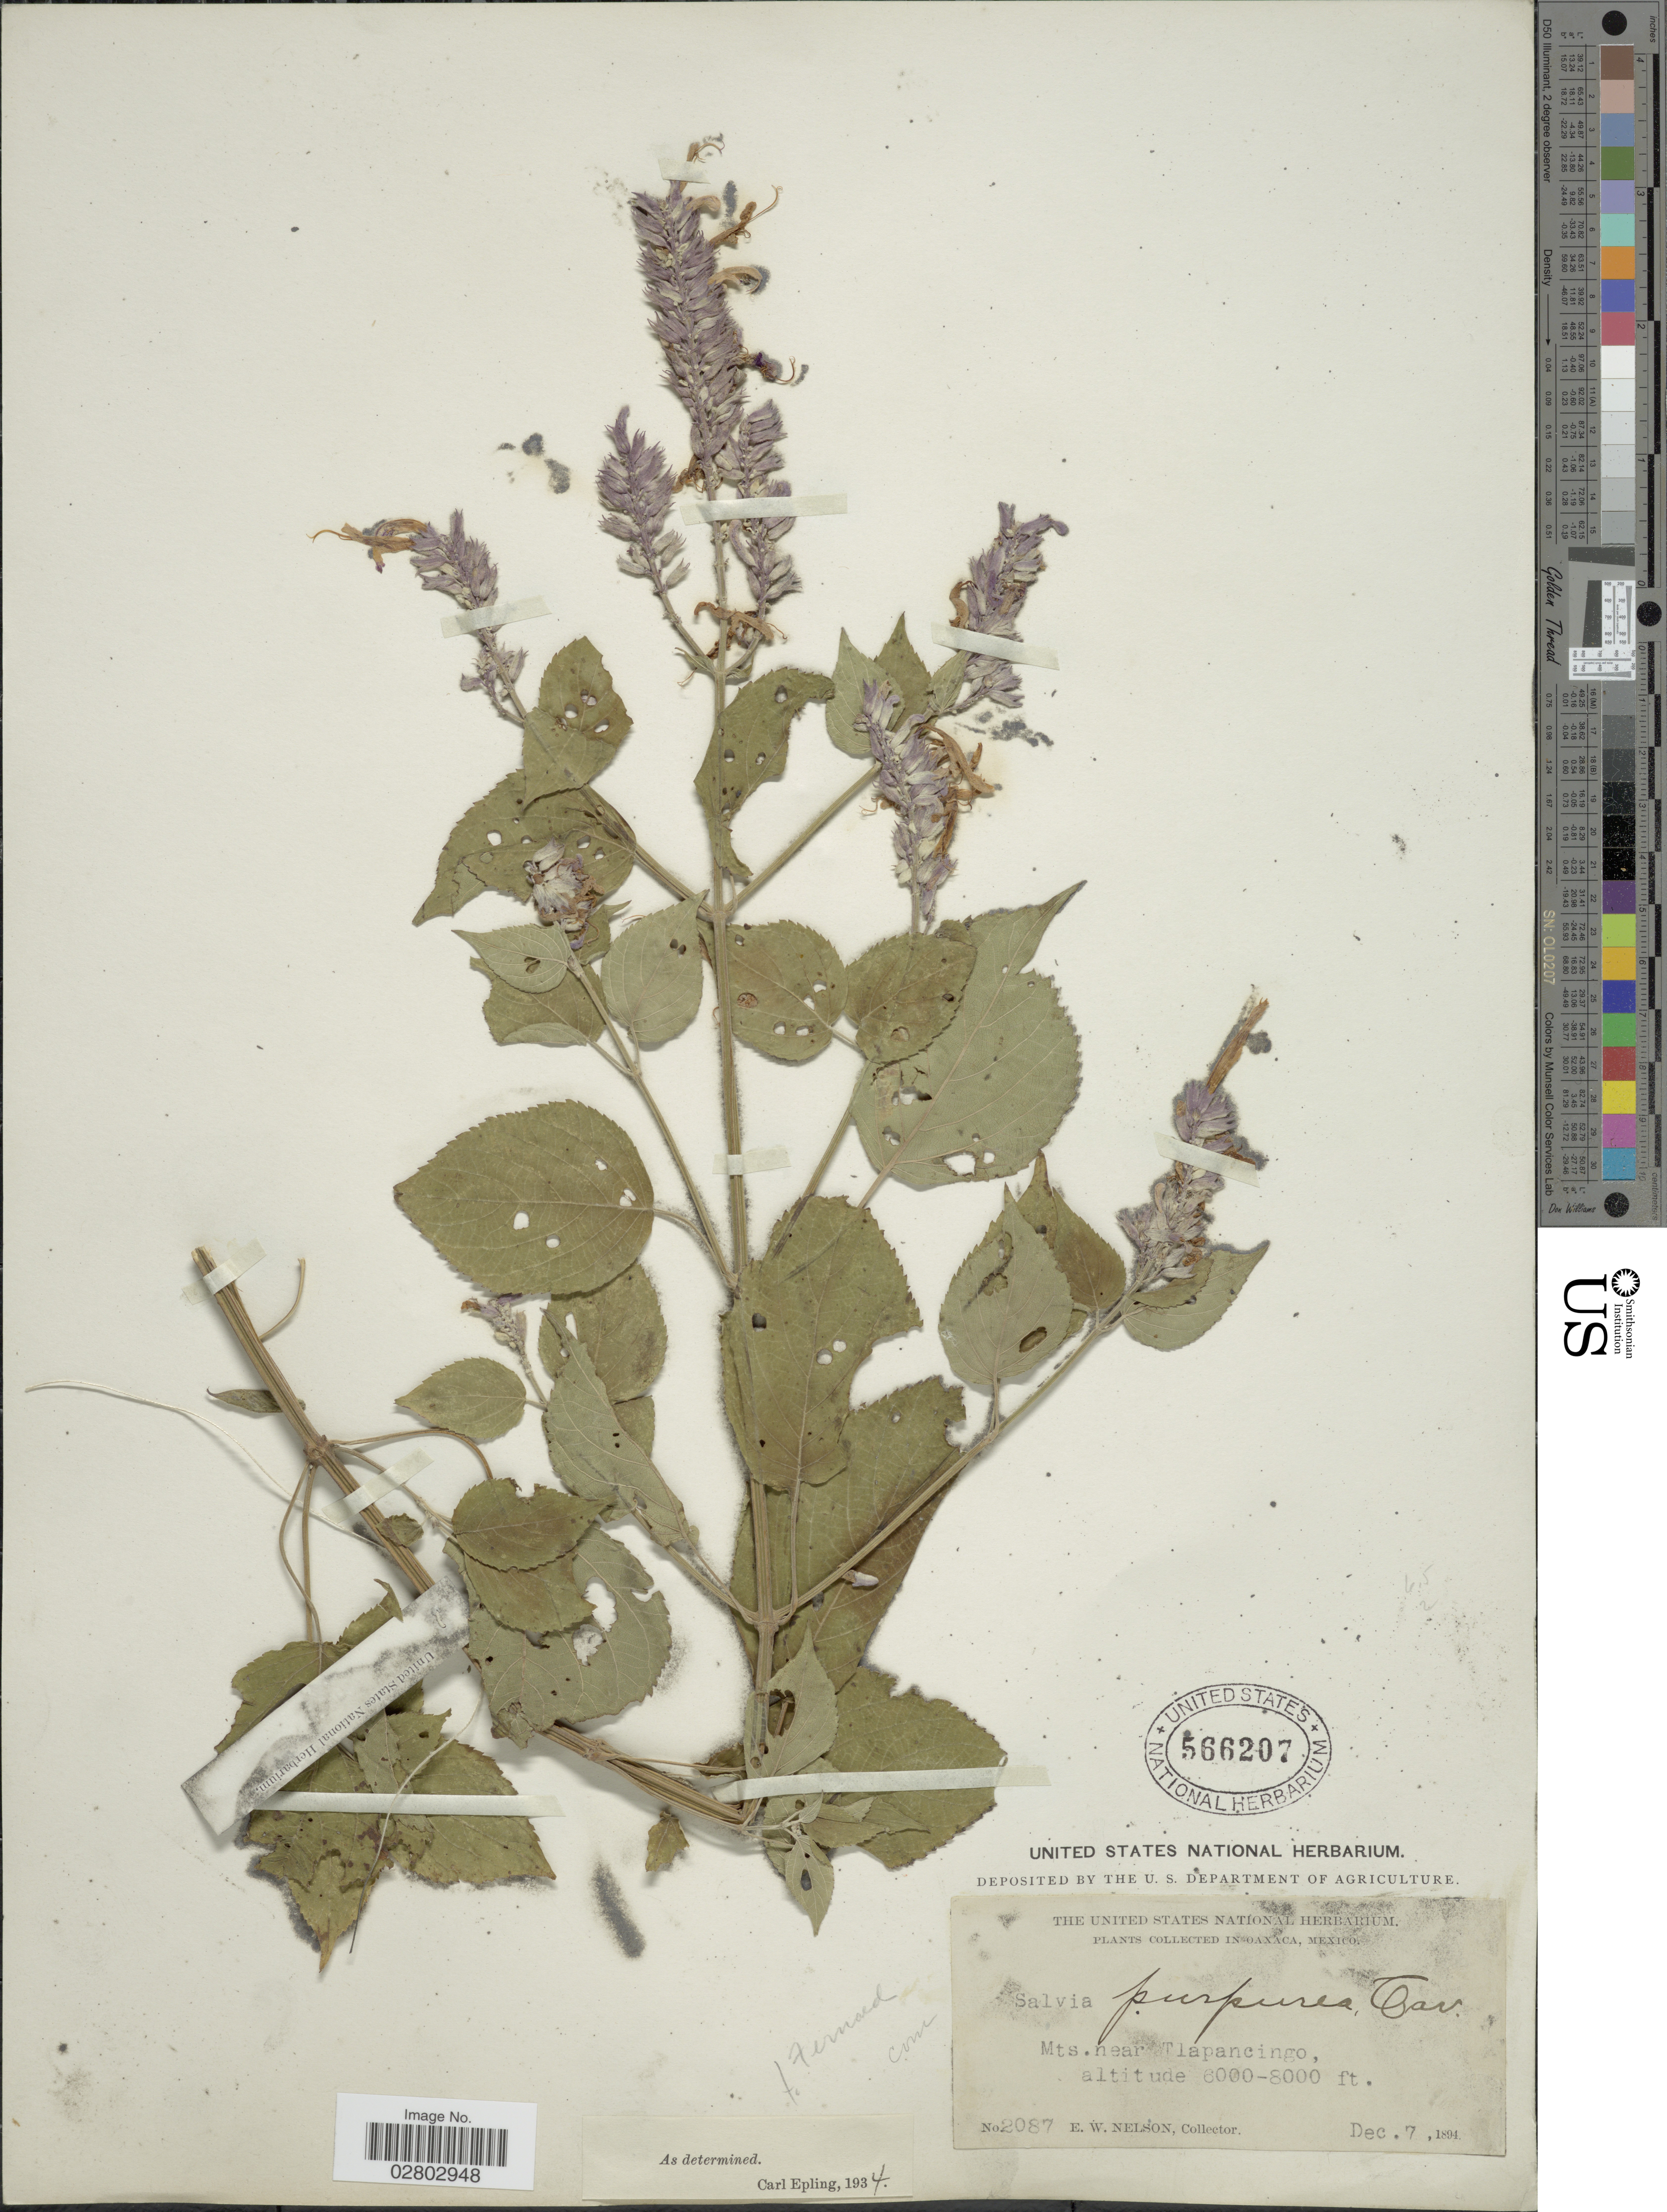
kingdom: Plantae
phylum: Tracheophyta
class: Magnoliopsida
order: Lamiales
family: Lamiaceae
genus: Salvia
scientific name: Salvia purpurea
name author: Cav.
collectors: E. W. Nelson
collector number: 2087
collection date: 1894-12-07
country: Mexico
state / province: Oaxaca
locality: In Oaxaca, Mexico, Mts. near Tlapancingo.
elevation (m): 1829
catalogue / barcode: US 566207